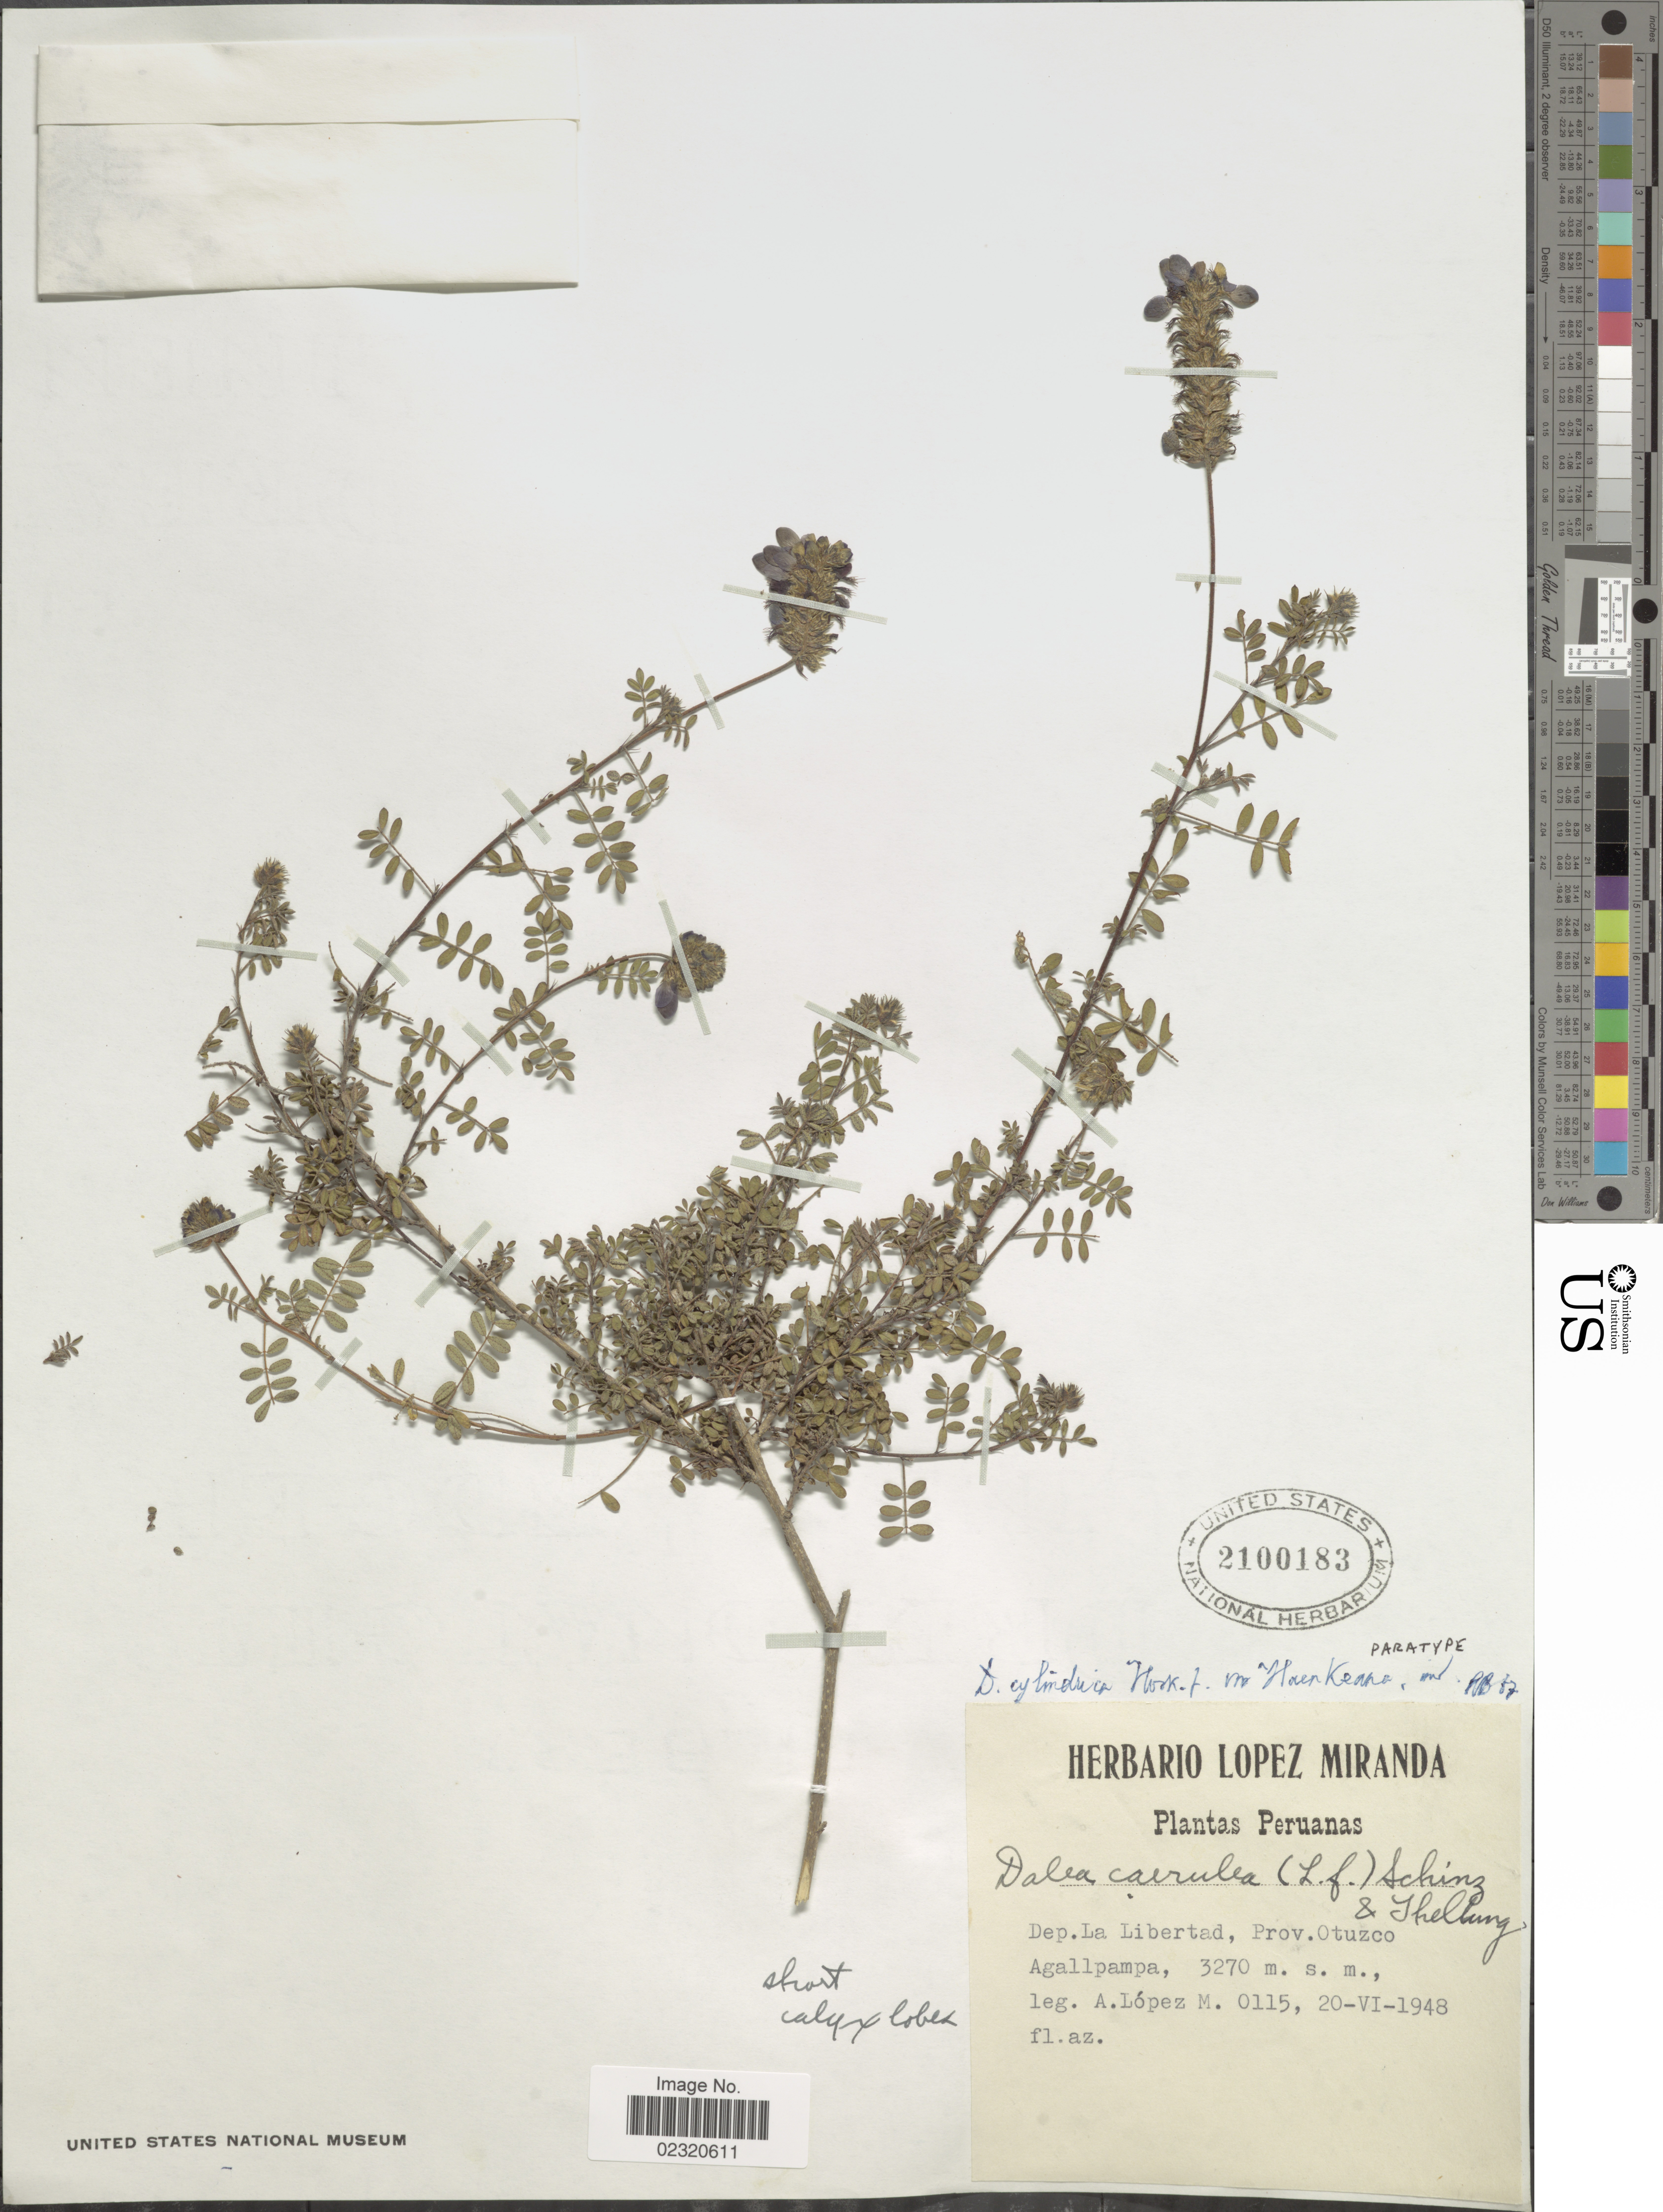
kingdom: Plantae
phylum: Tracheophyta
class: Magnoliopsida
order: Fabales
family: Fabaceae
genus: Dalea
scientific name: Dalea cylindrica var. haenkeana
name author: Barneby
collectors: A. López M.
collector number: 0115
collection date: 1948-06-20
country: Peru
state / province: La Libertad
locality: Prov. Otuzco, Agallpampa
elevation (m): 3270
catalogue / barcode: US 2100183